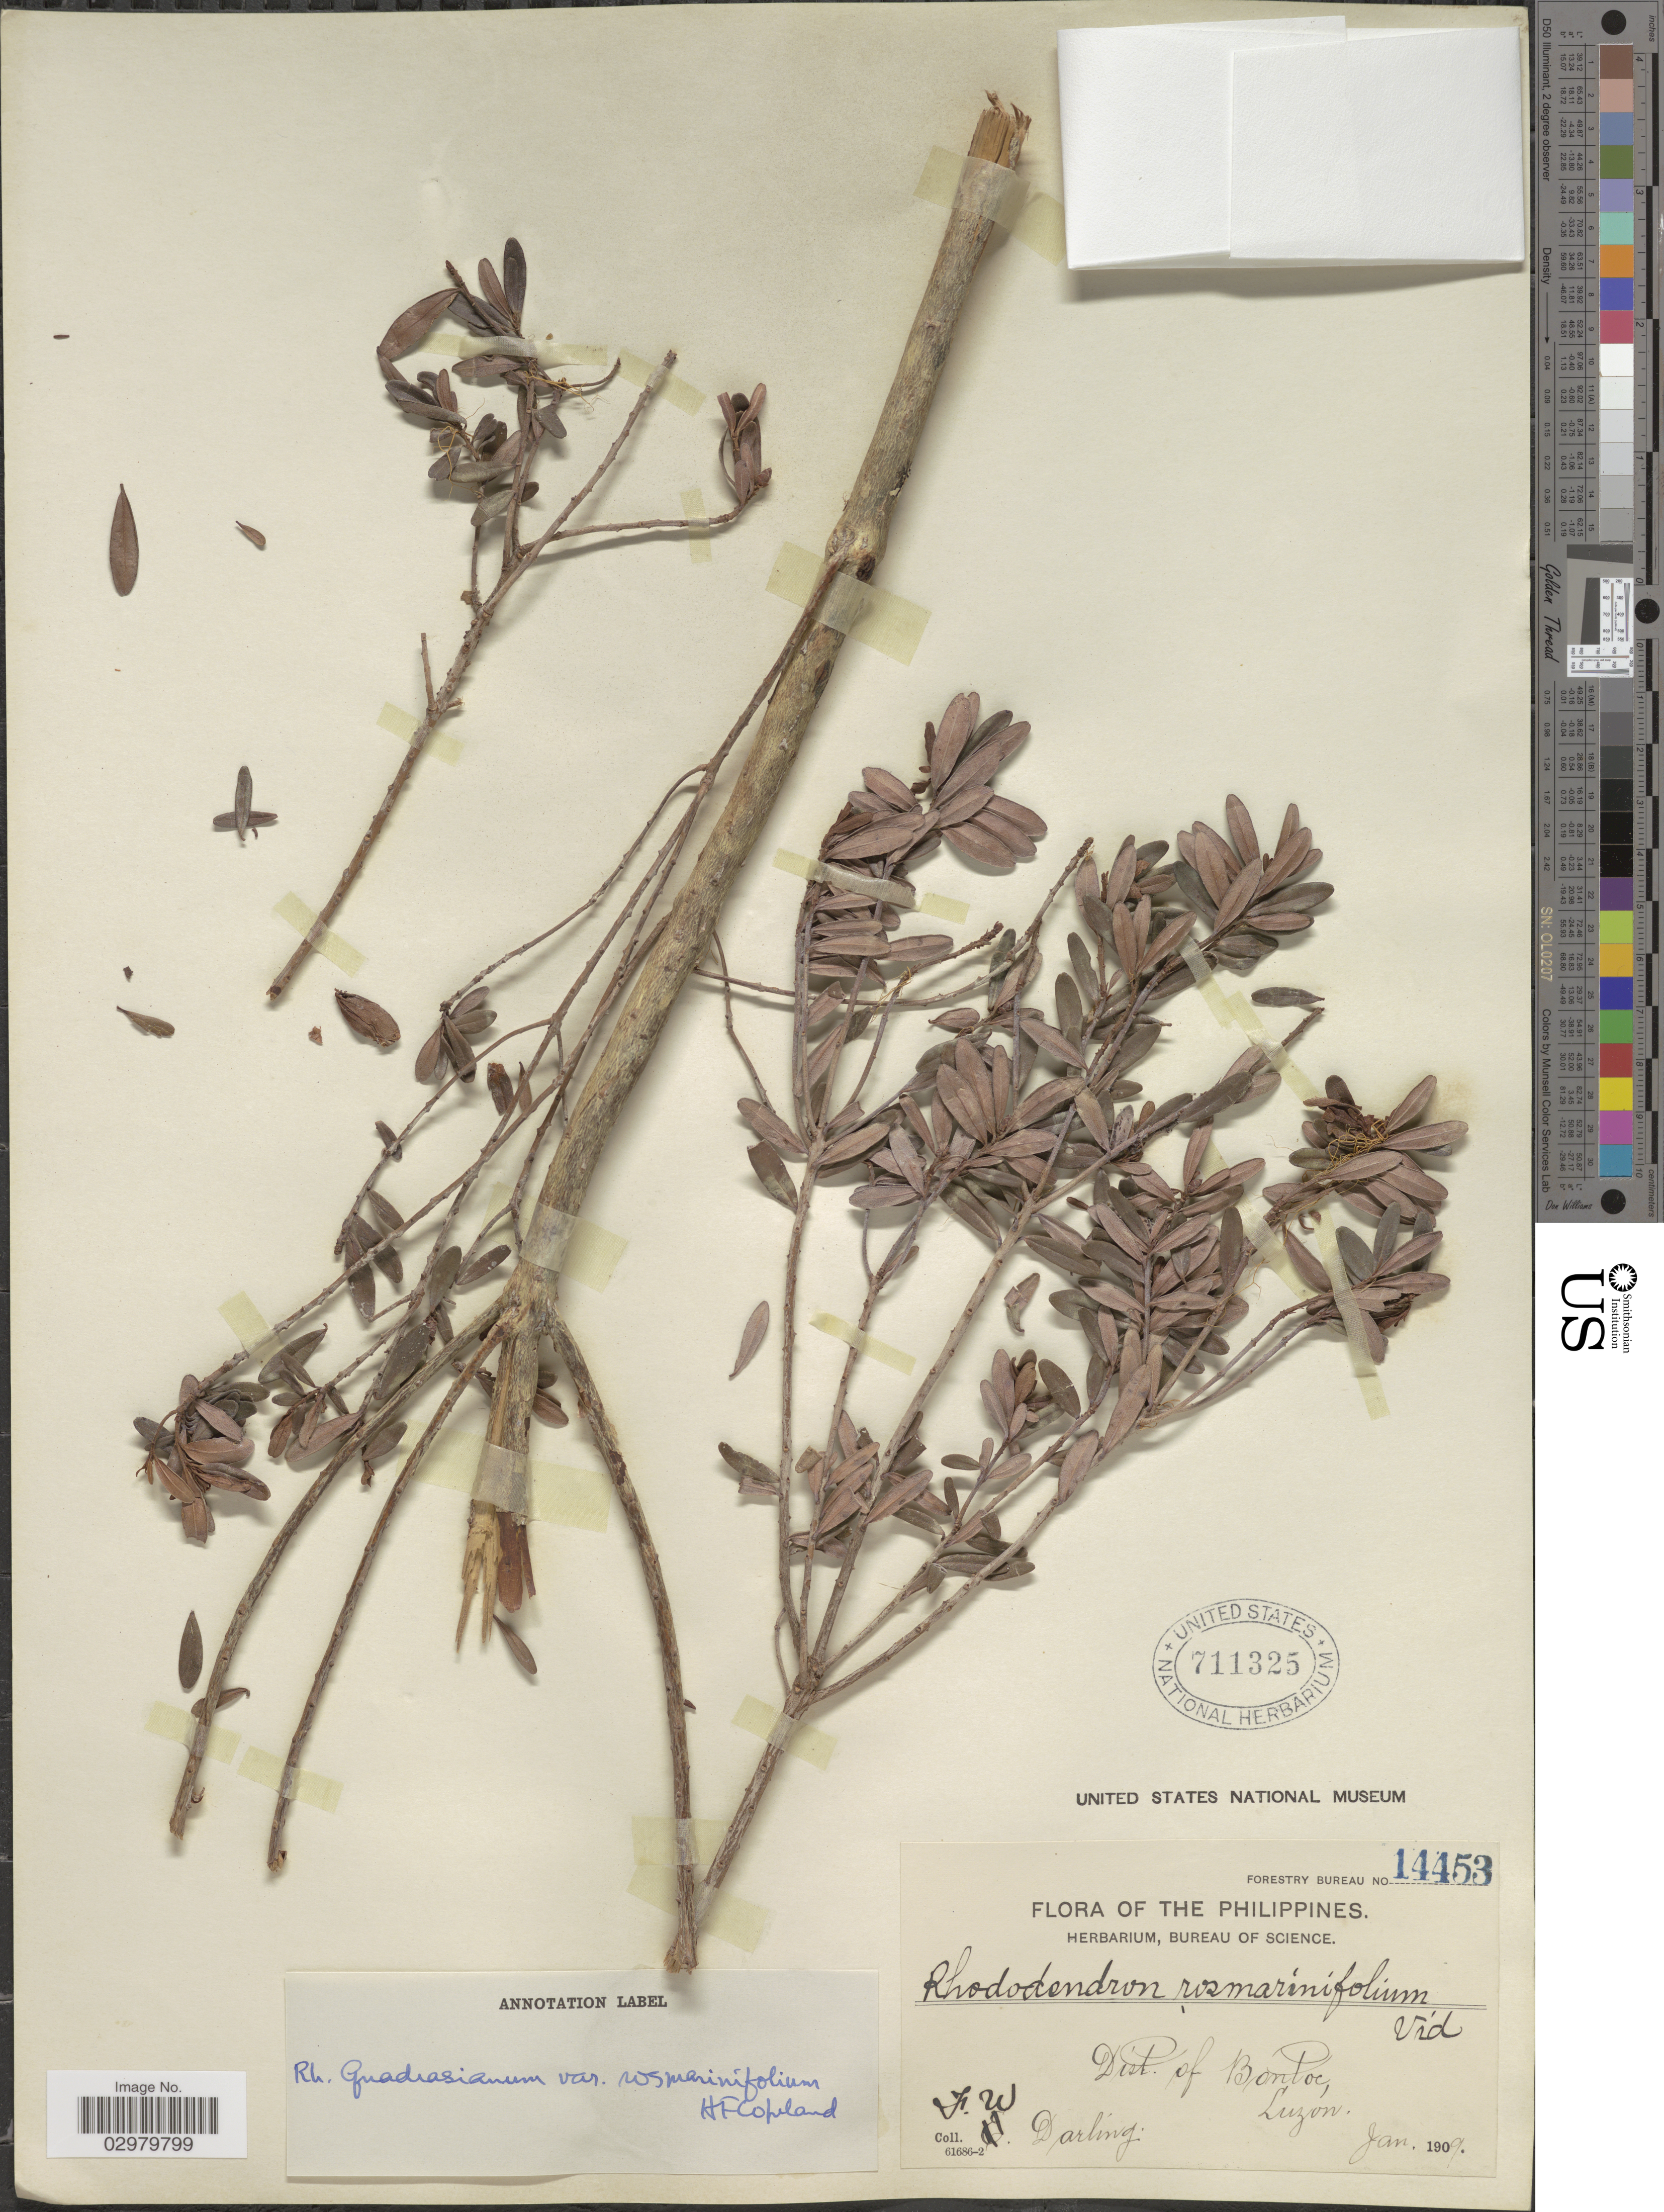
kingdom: Plantae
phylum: Tracheophyta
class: Magnoliopsida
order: Ericales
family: Ericaceae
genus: Rhododendron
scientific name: Rhododendron quadrasianum var. rosmarinifolium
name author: (S. Vidal) H.F. Copel.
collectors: F. Darling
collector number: Forestry Bureau 14453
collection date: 1909-01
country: Philippines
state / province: Cordillera (Administrative Region)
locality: Dist. of Bontoc, Luzon.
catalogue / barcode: US 711325